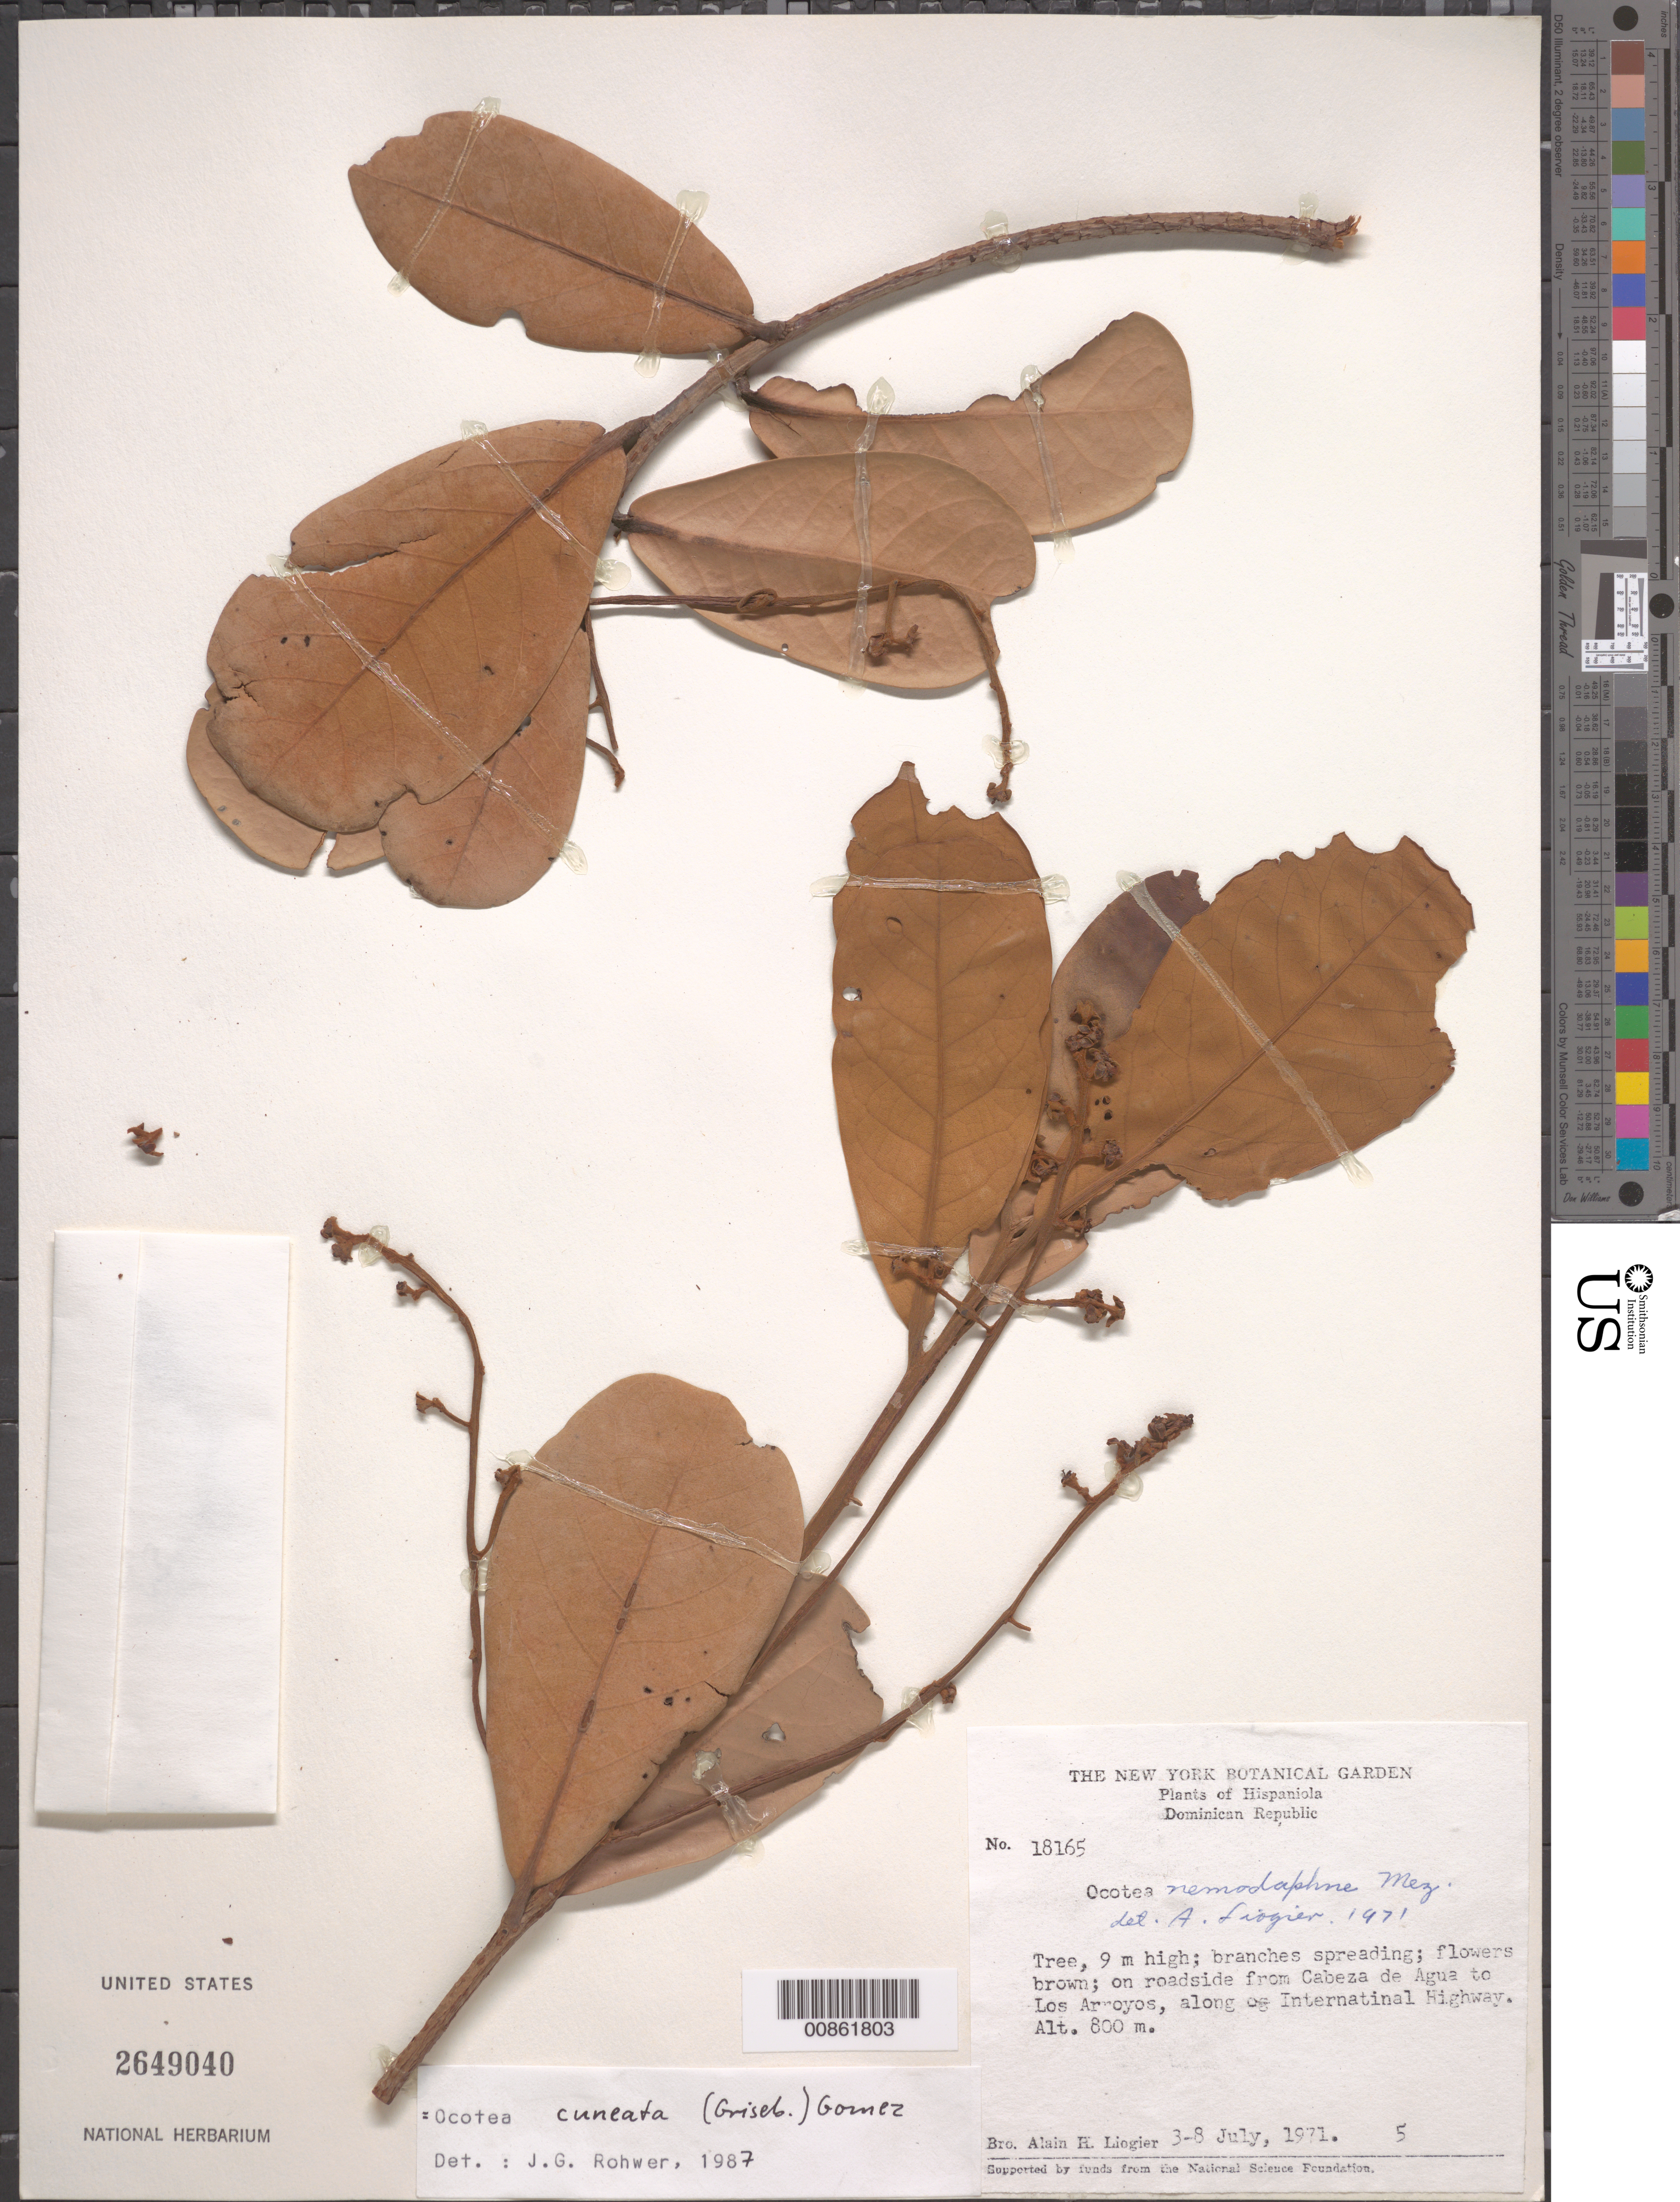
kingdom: Plantae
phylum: Tracheophyta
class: Magnoliopsida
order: Laurales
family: Lauraceae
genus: Ocotea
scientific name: Ocotea cuneata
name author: (Griseb.) M. Gómez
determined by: Rohwer, J. G.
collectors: A. H. Liogier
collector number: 18165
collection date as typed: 03 Jul 1971 to 08 Jul 1971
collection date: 1971-07-03/1971-07-08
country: Dominican Republic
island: Hispaniola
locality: On roadside from Cabeza de Agua to Los Arroyos, along the International Highway.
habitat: On roadside.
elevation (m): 800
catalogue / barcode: US 2649040